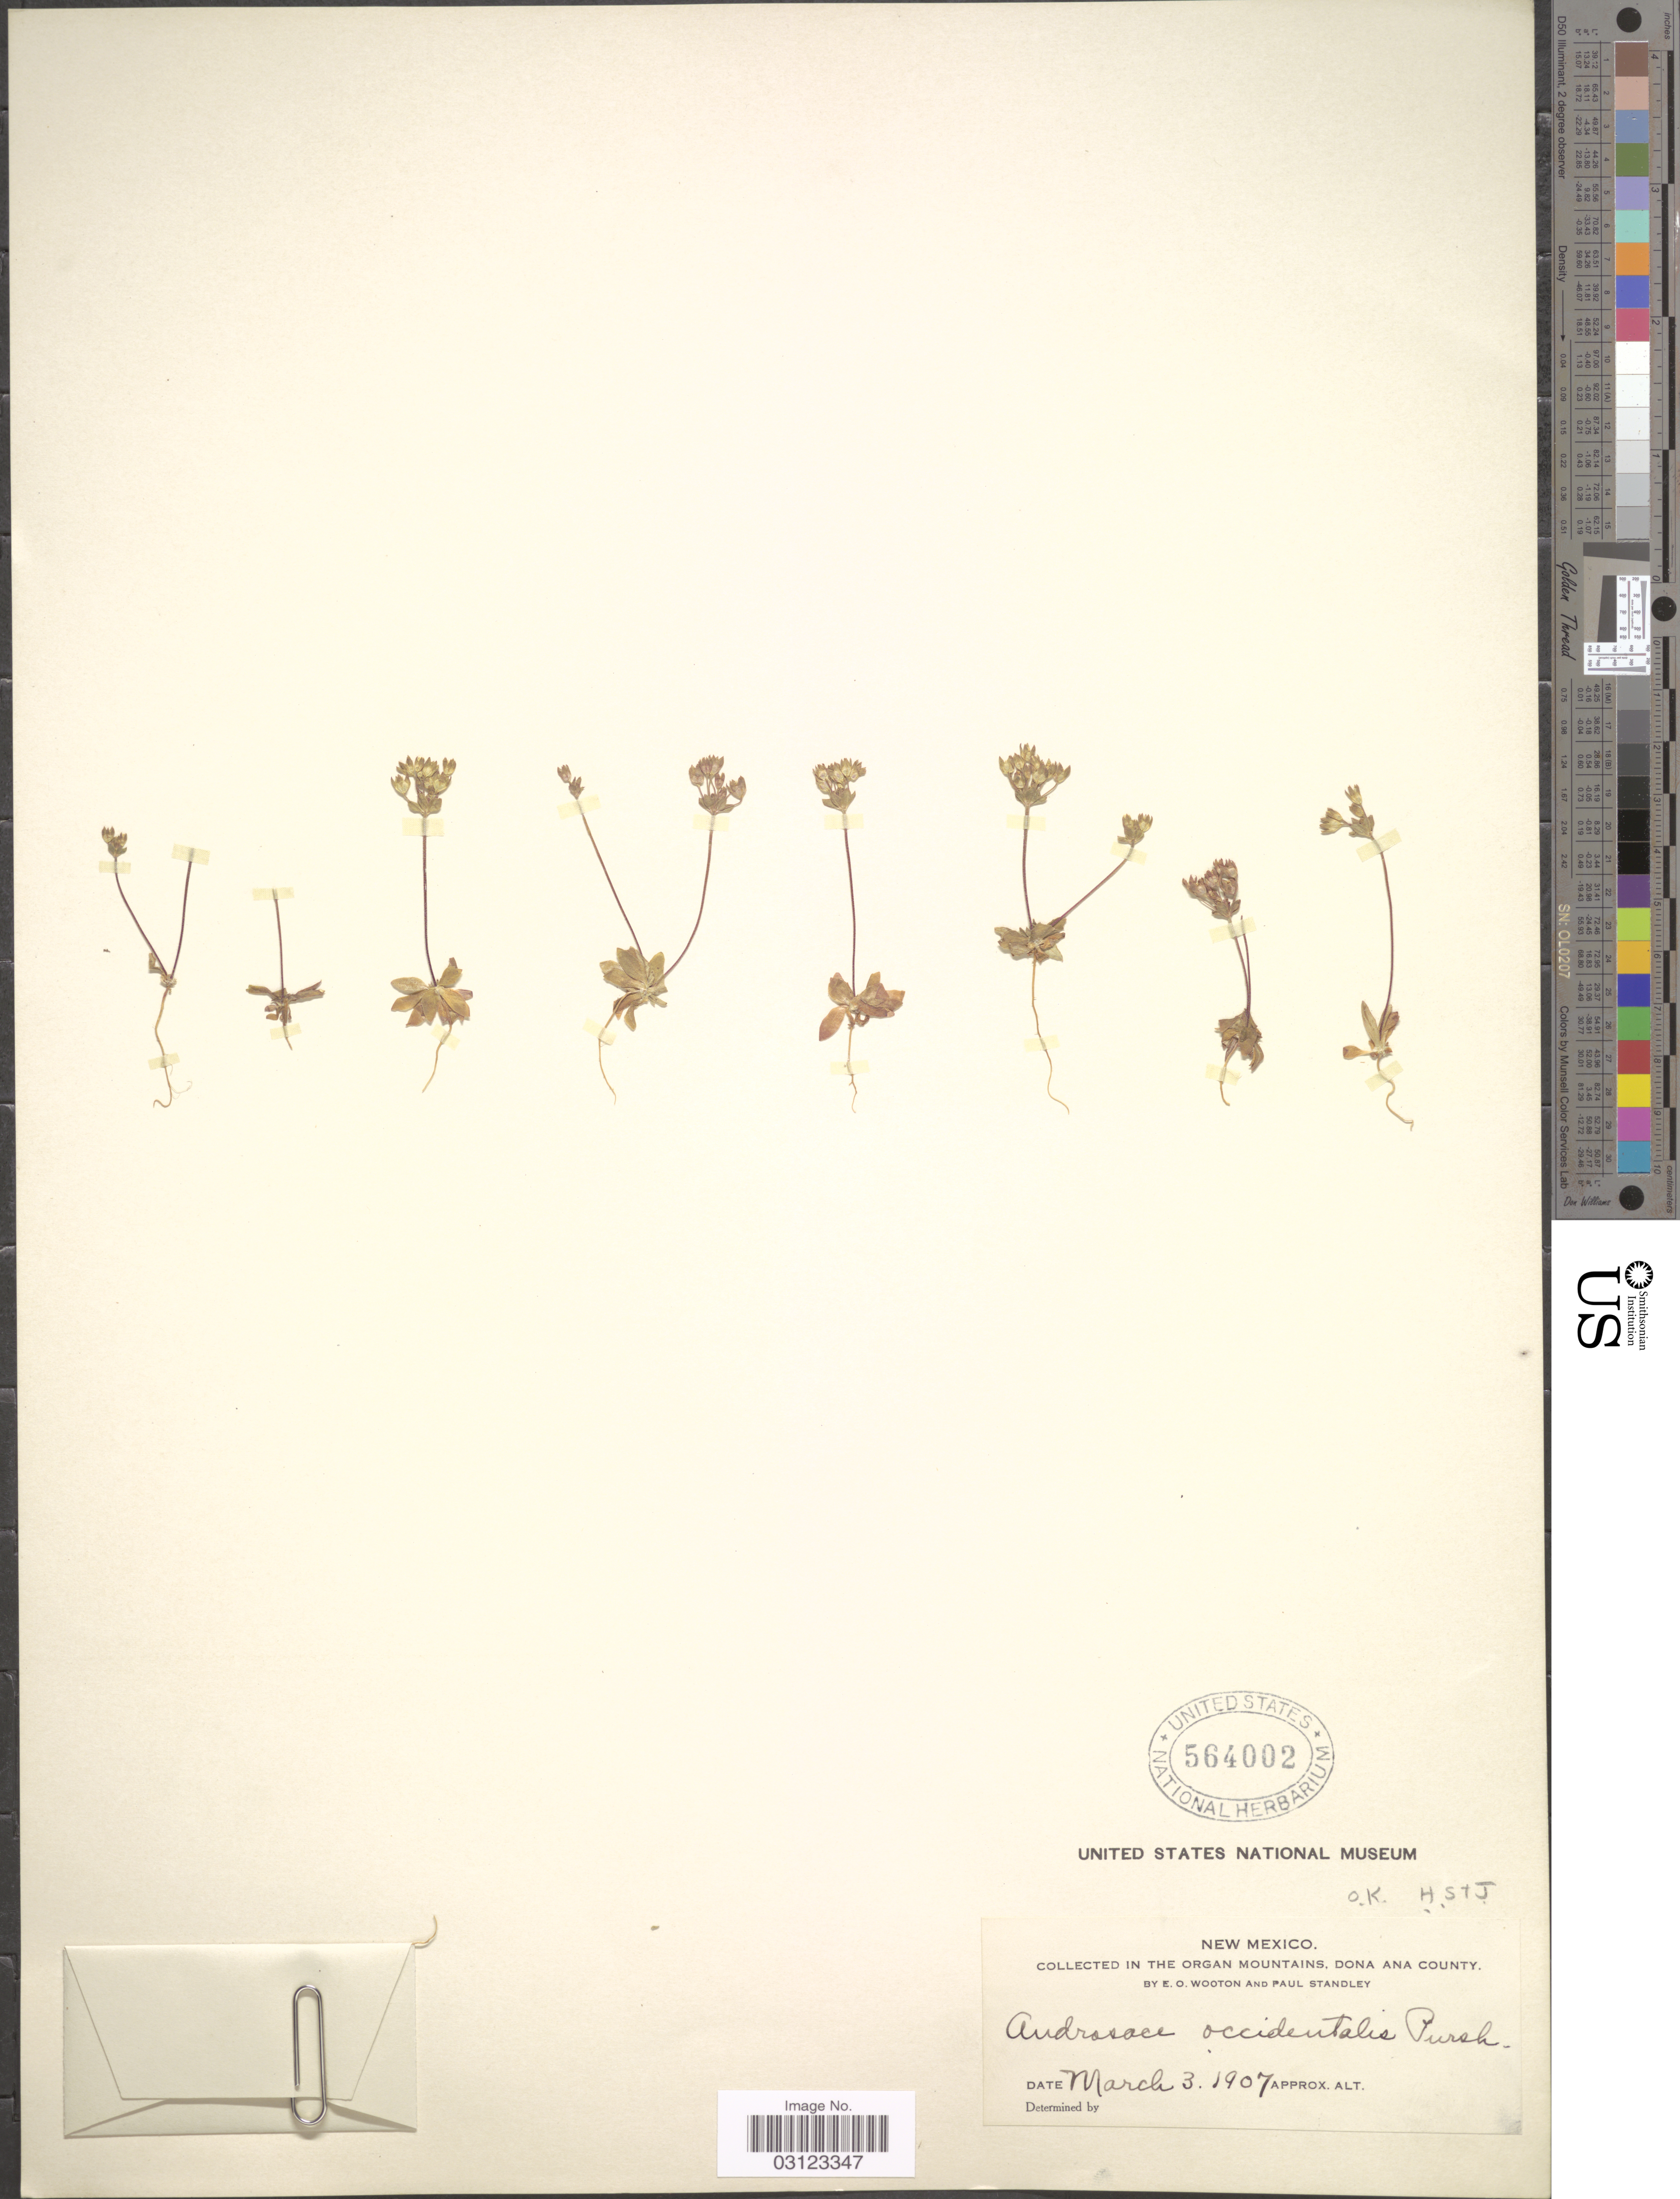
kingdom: Plantae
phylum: Tracheophyta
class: Magnoliopsida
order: Ericales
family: Primulaceae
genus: Androsace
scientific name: Androsace occidentalis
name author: (Pursh) Pursh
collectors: E. O. Wooton & P. C. Standley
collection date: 1907-03-03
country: United States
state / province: New Mexico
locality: In the Organ Mountains, Dona Ana County.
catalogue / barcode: US 564002